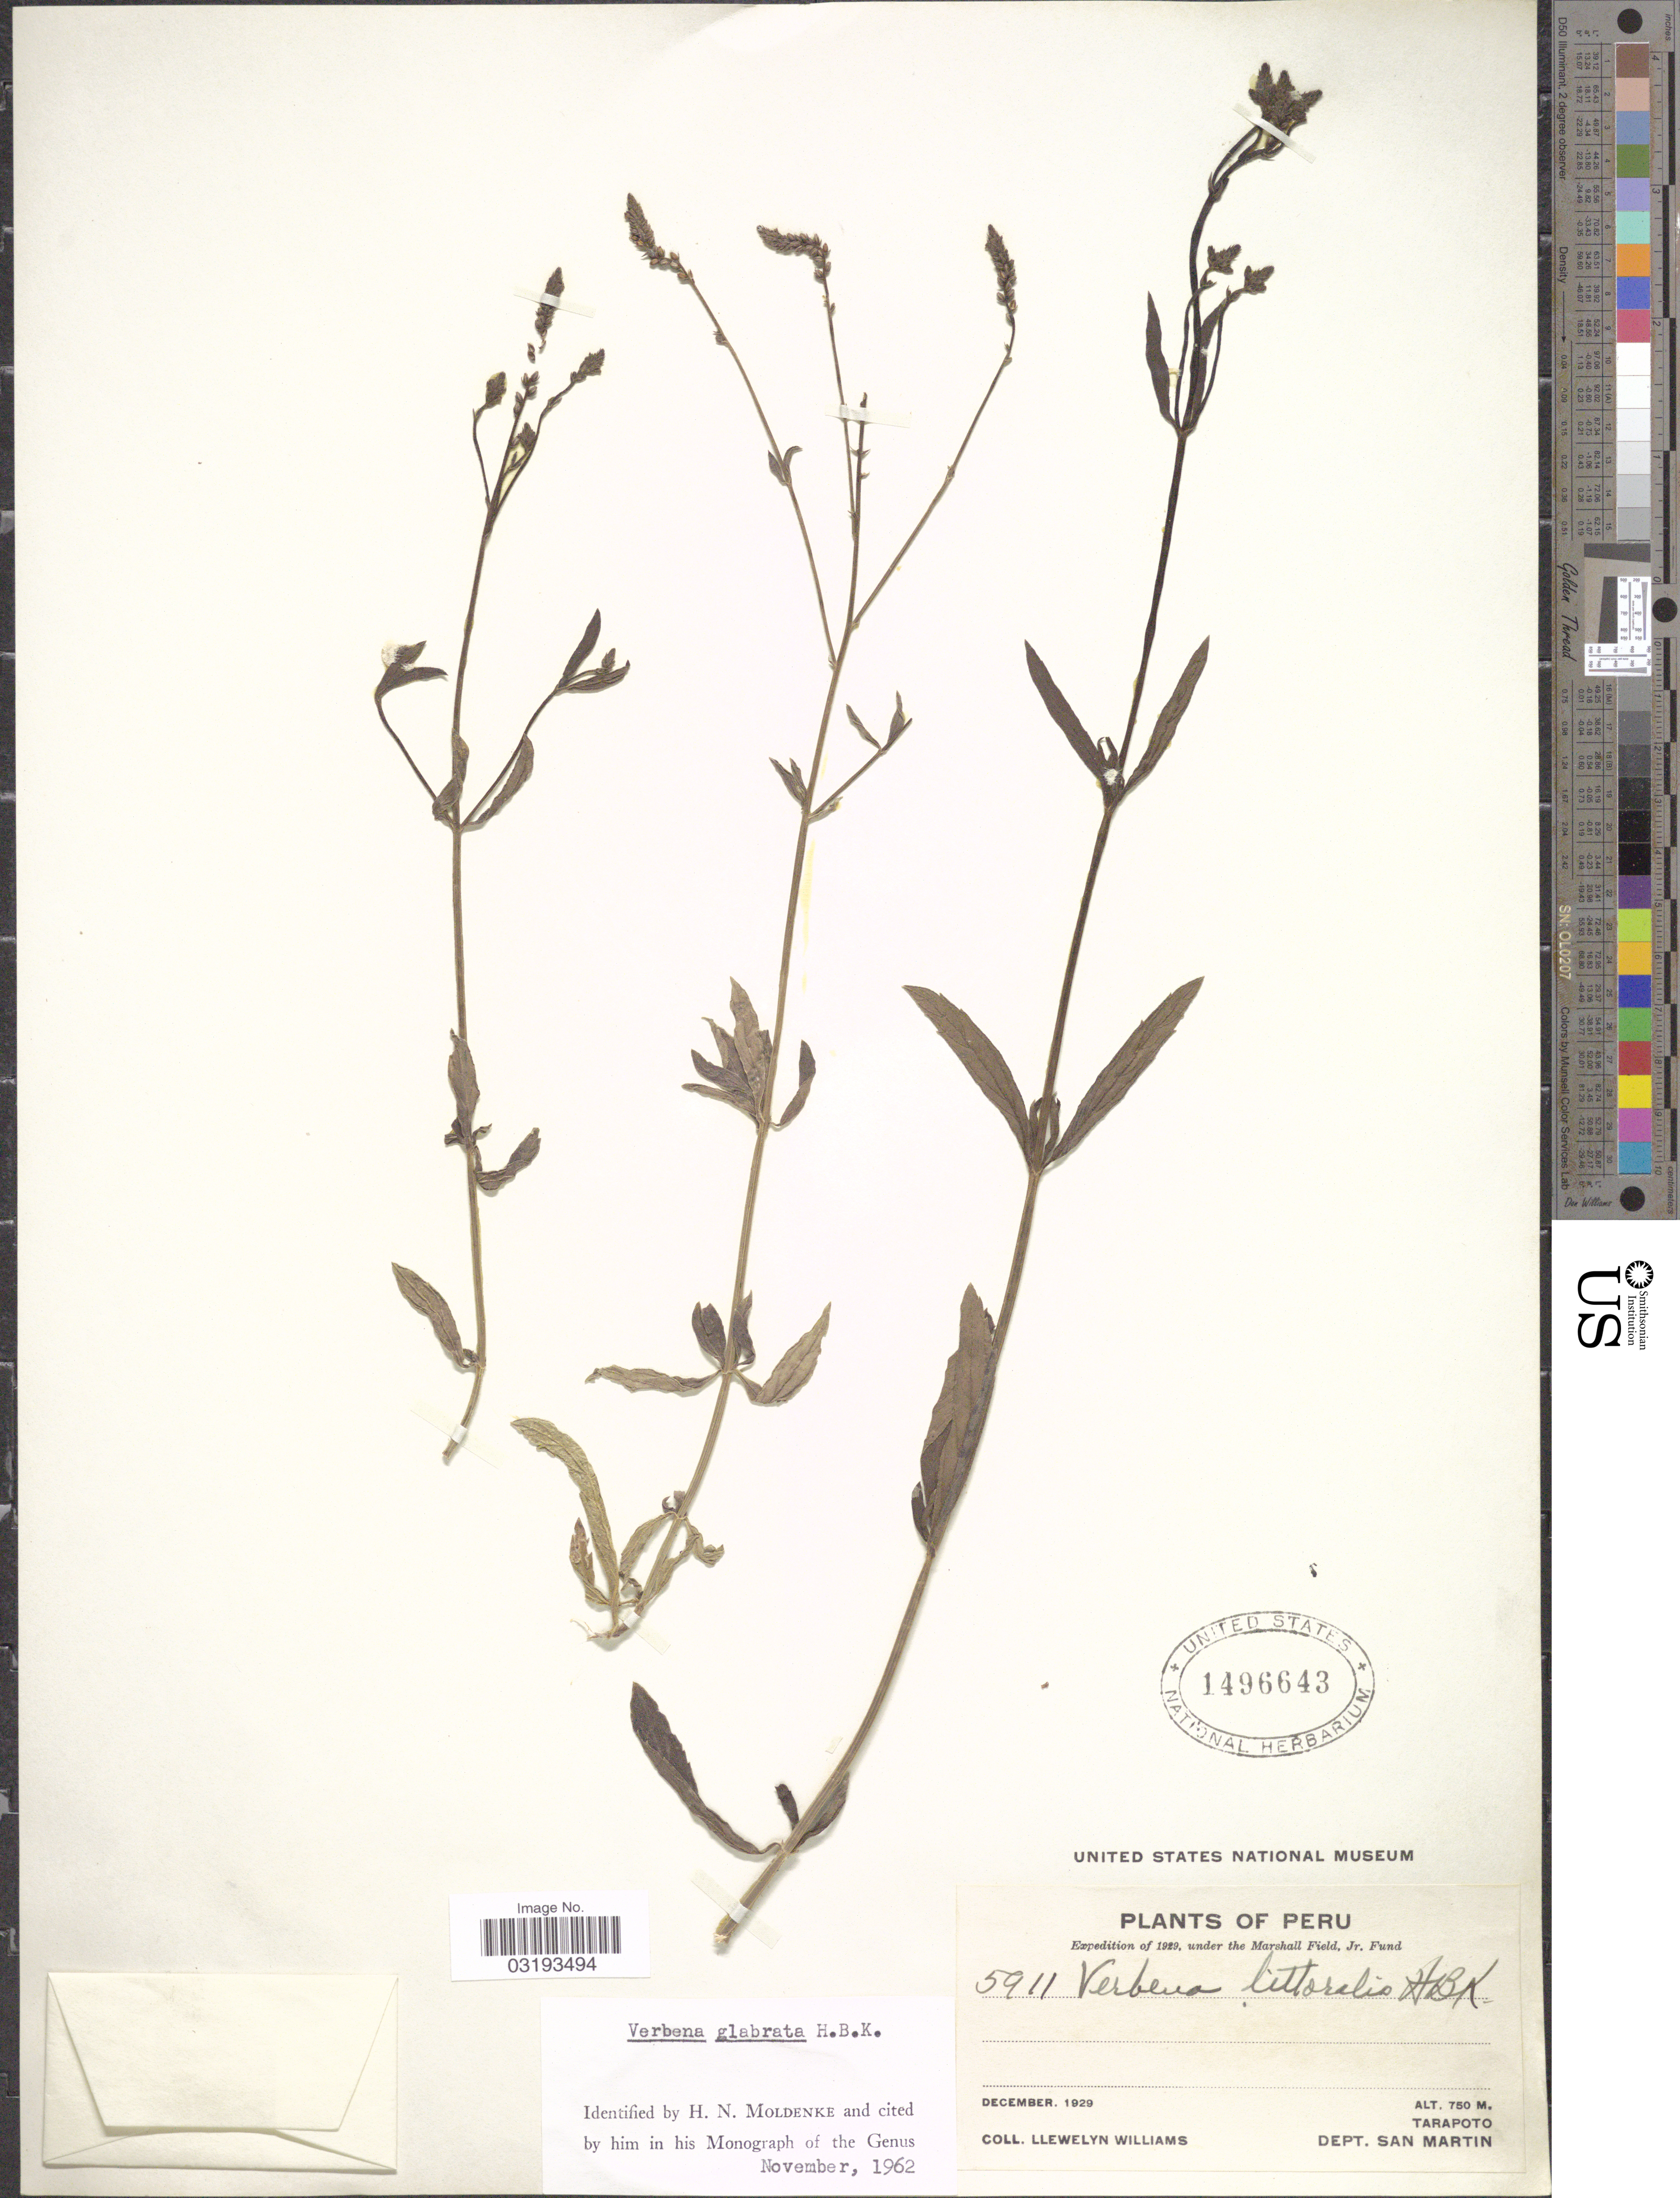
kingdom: Plantae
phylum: Tracheophyta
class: Magnoliopsida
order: Lamiales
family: Verbenaceae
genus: Verbena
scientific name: Verbena glabrata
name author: Kunth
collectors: Ll. Williams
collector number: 5911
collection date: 1929-12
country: Peru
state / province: San Martín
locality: Tarapoto. Dept. San Martin.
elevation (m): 750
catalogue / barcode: US 1496643